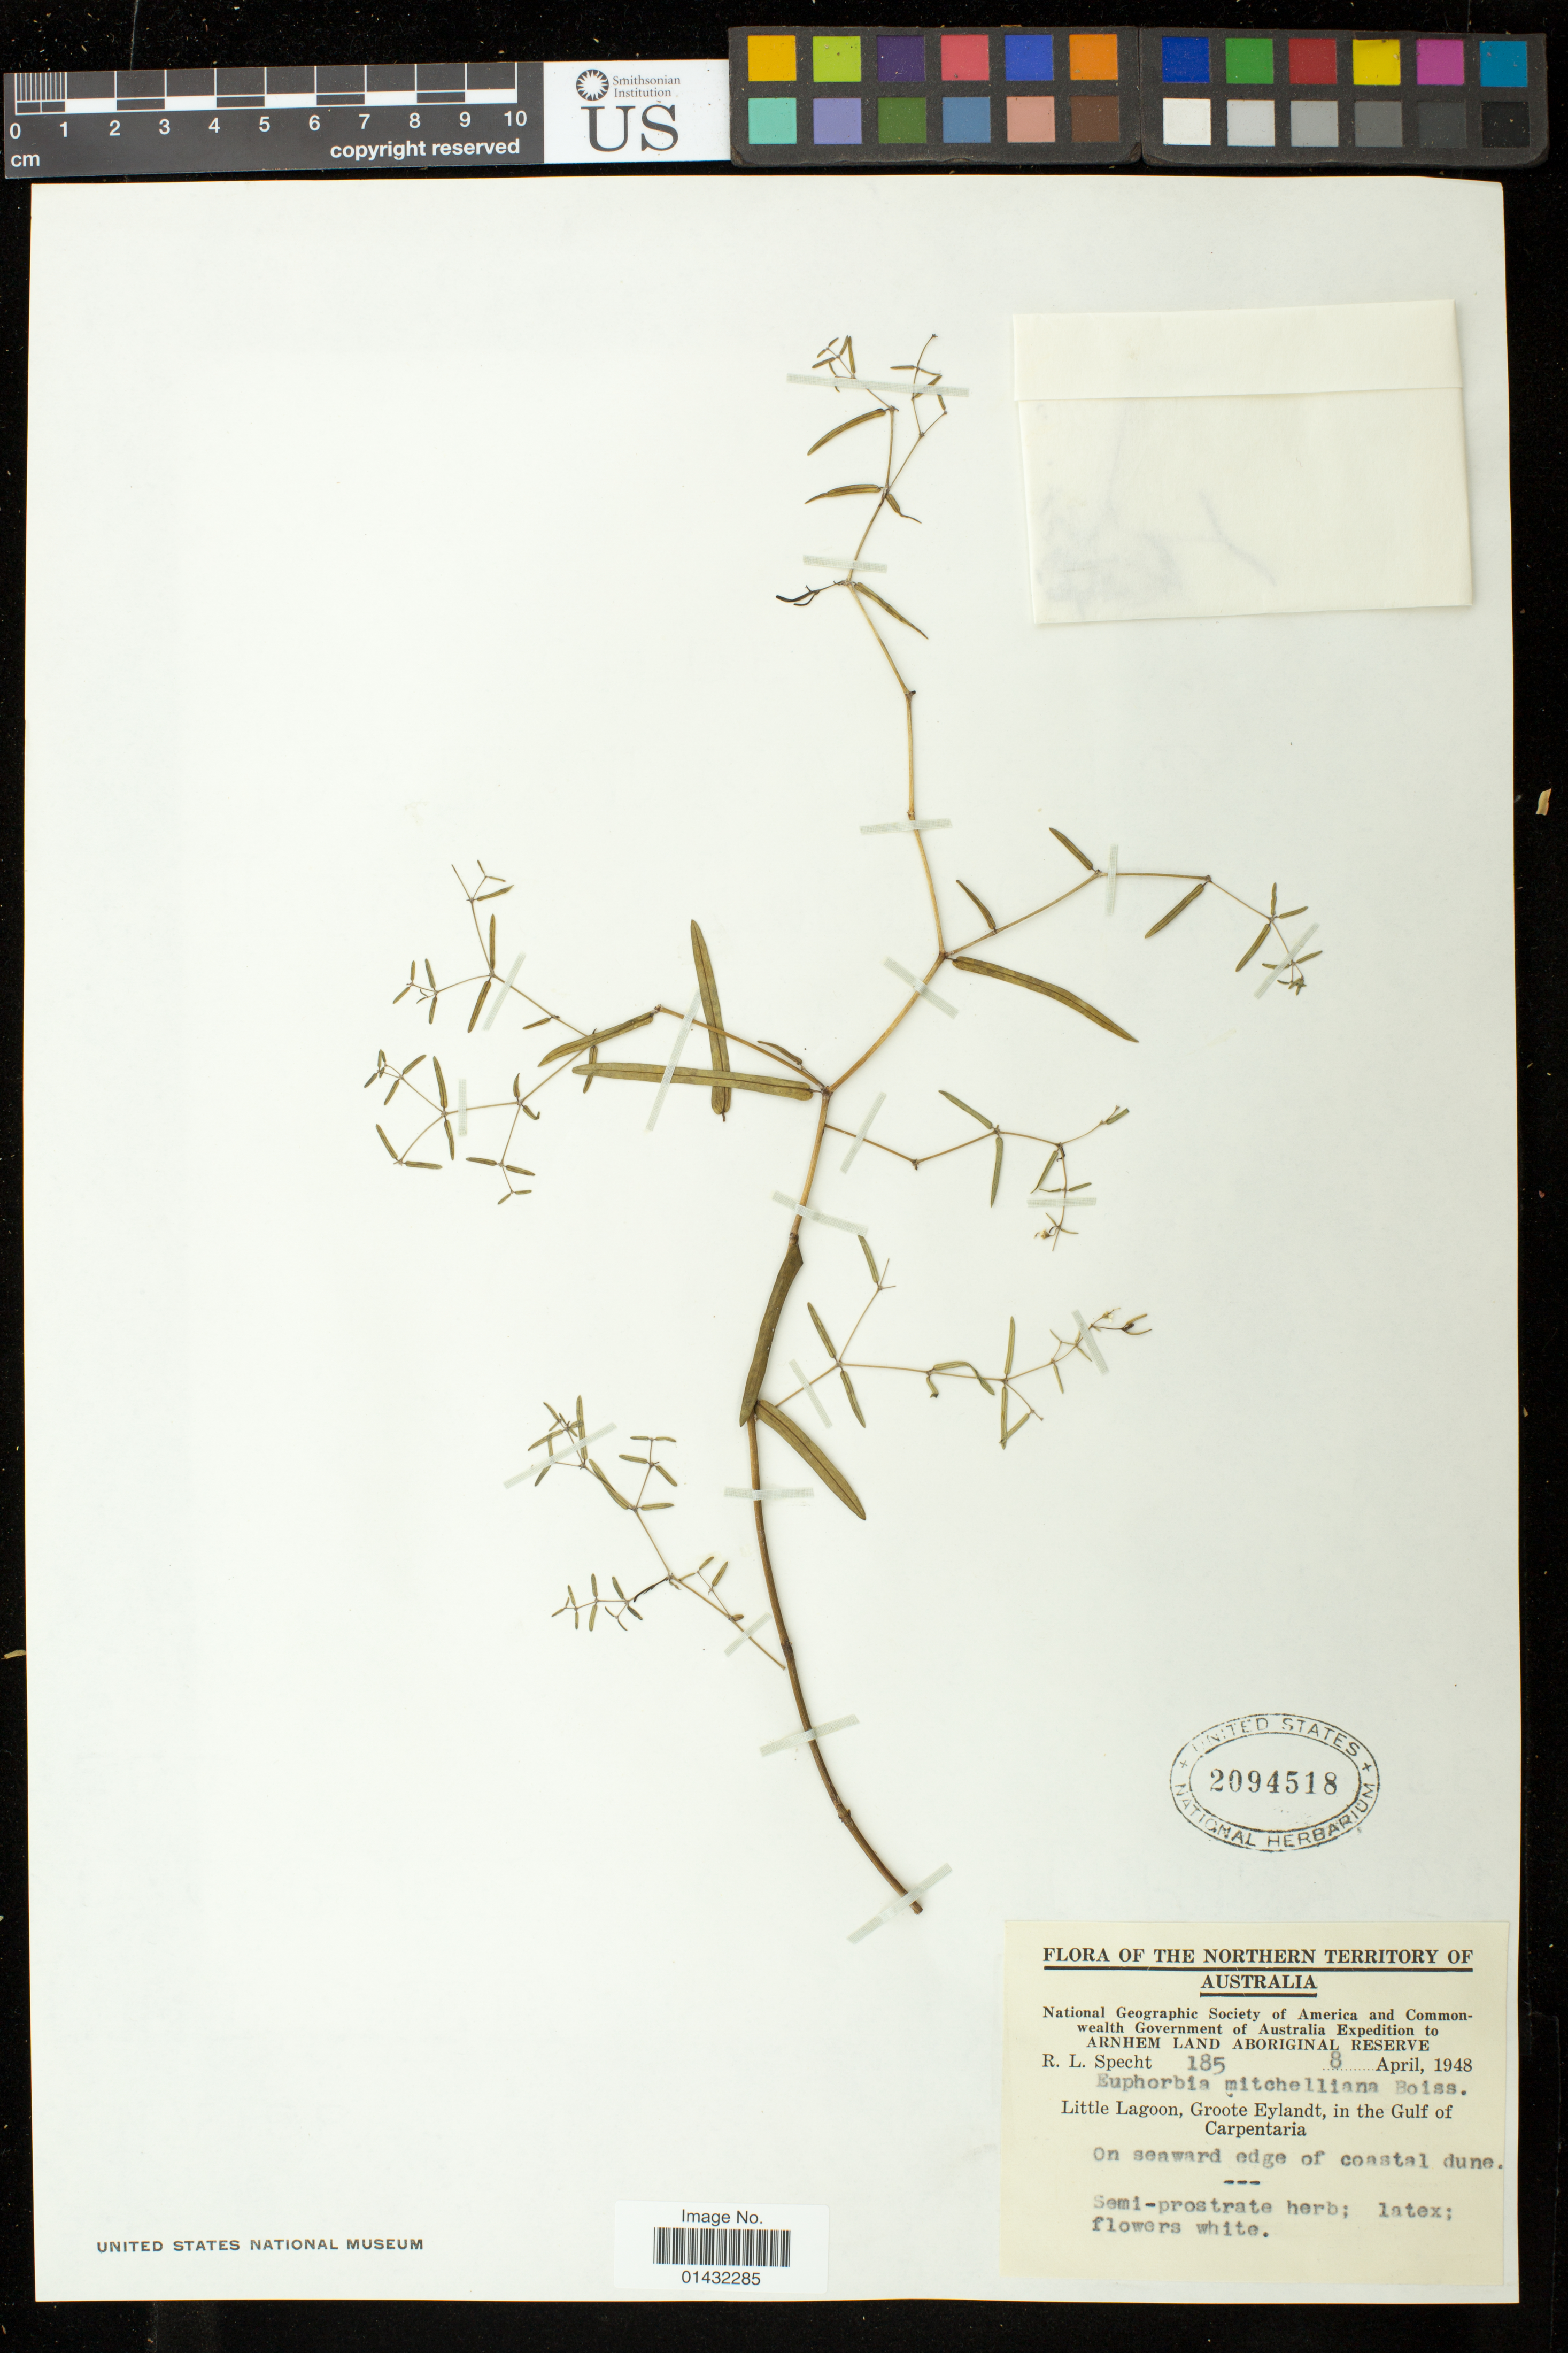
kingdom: Plantae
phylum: Tracheophyta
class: Magnoliopsida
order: Malpighiales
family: Euphorbiaceae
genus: Euphorbia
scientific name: Euphorbia mitchelliana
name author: Boiss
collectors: R. L. Specht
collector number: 185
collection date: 1948-04-08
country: Australia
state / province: Northern Territory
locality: Arnhem Land Aboriginal Reserve; Little Lagoon, Groote Eylandt, in the Gulf of Carpentaria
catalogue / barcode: US 2094518